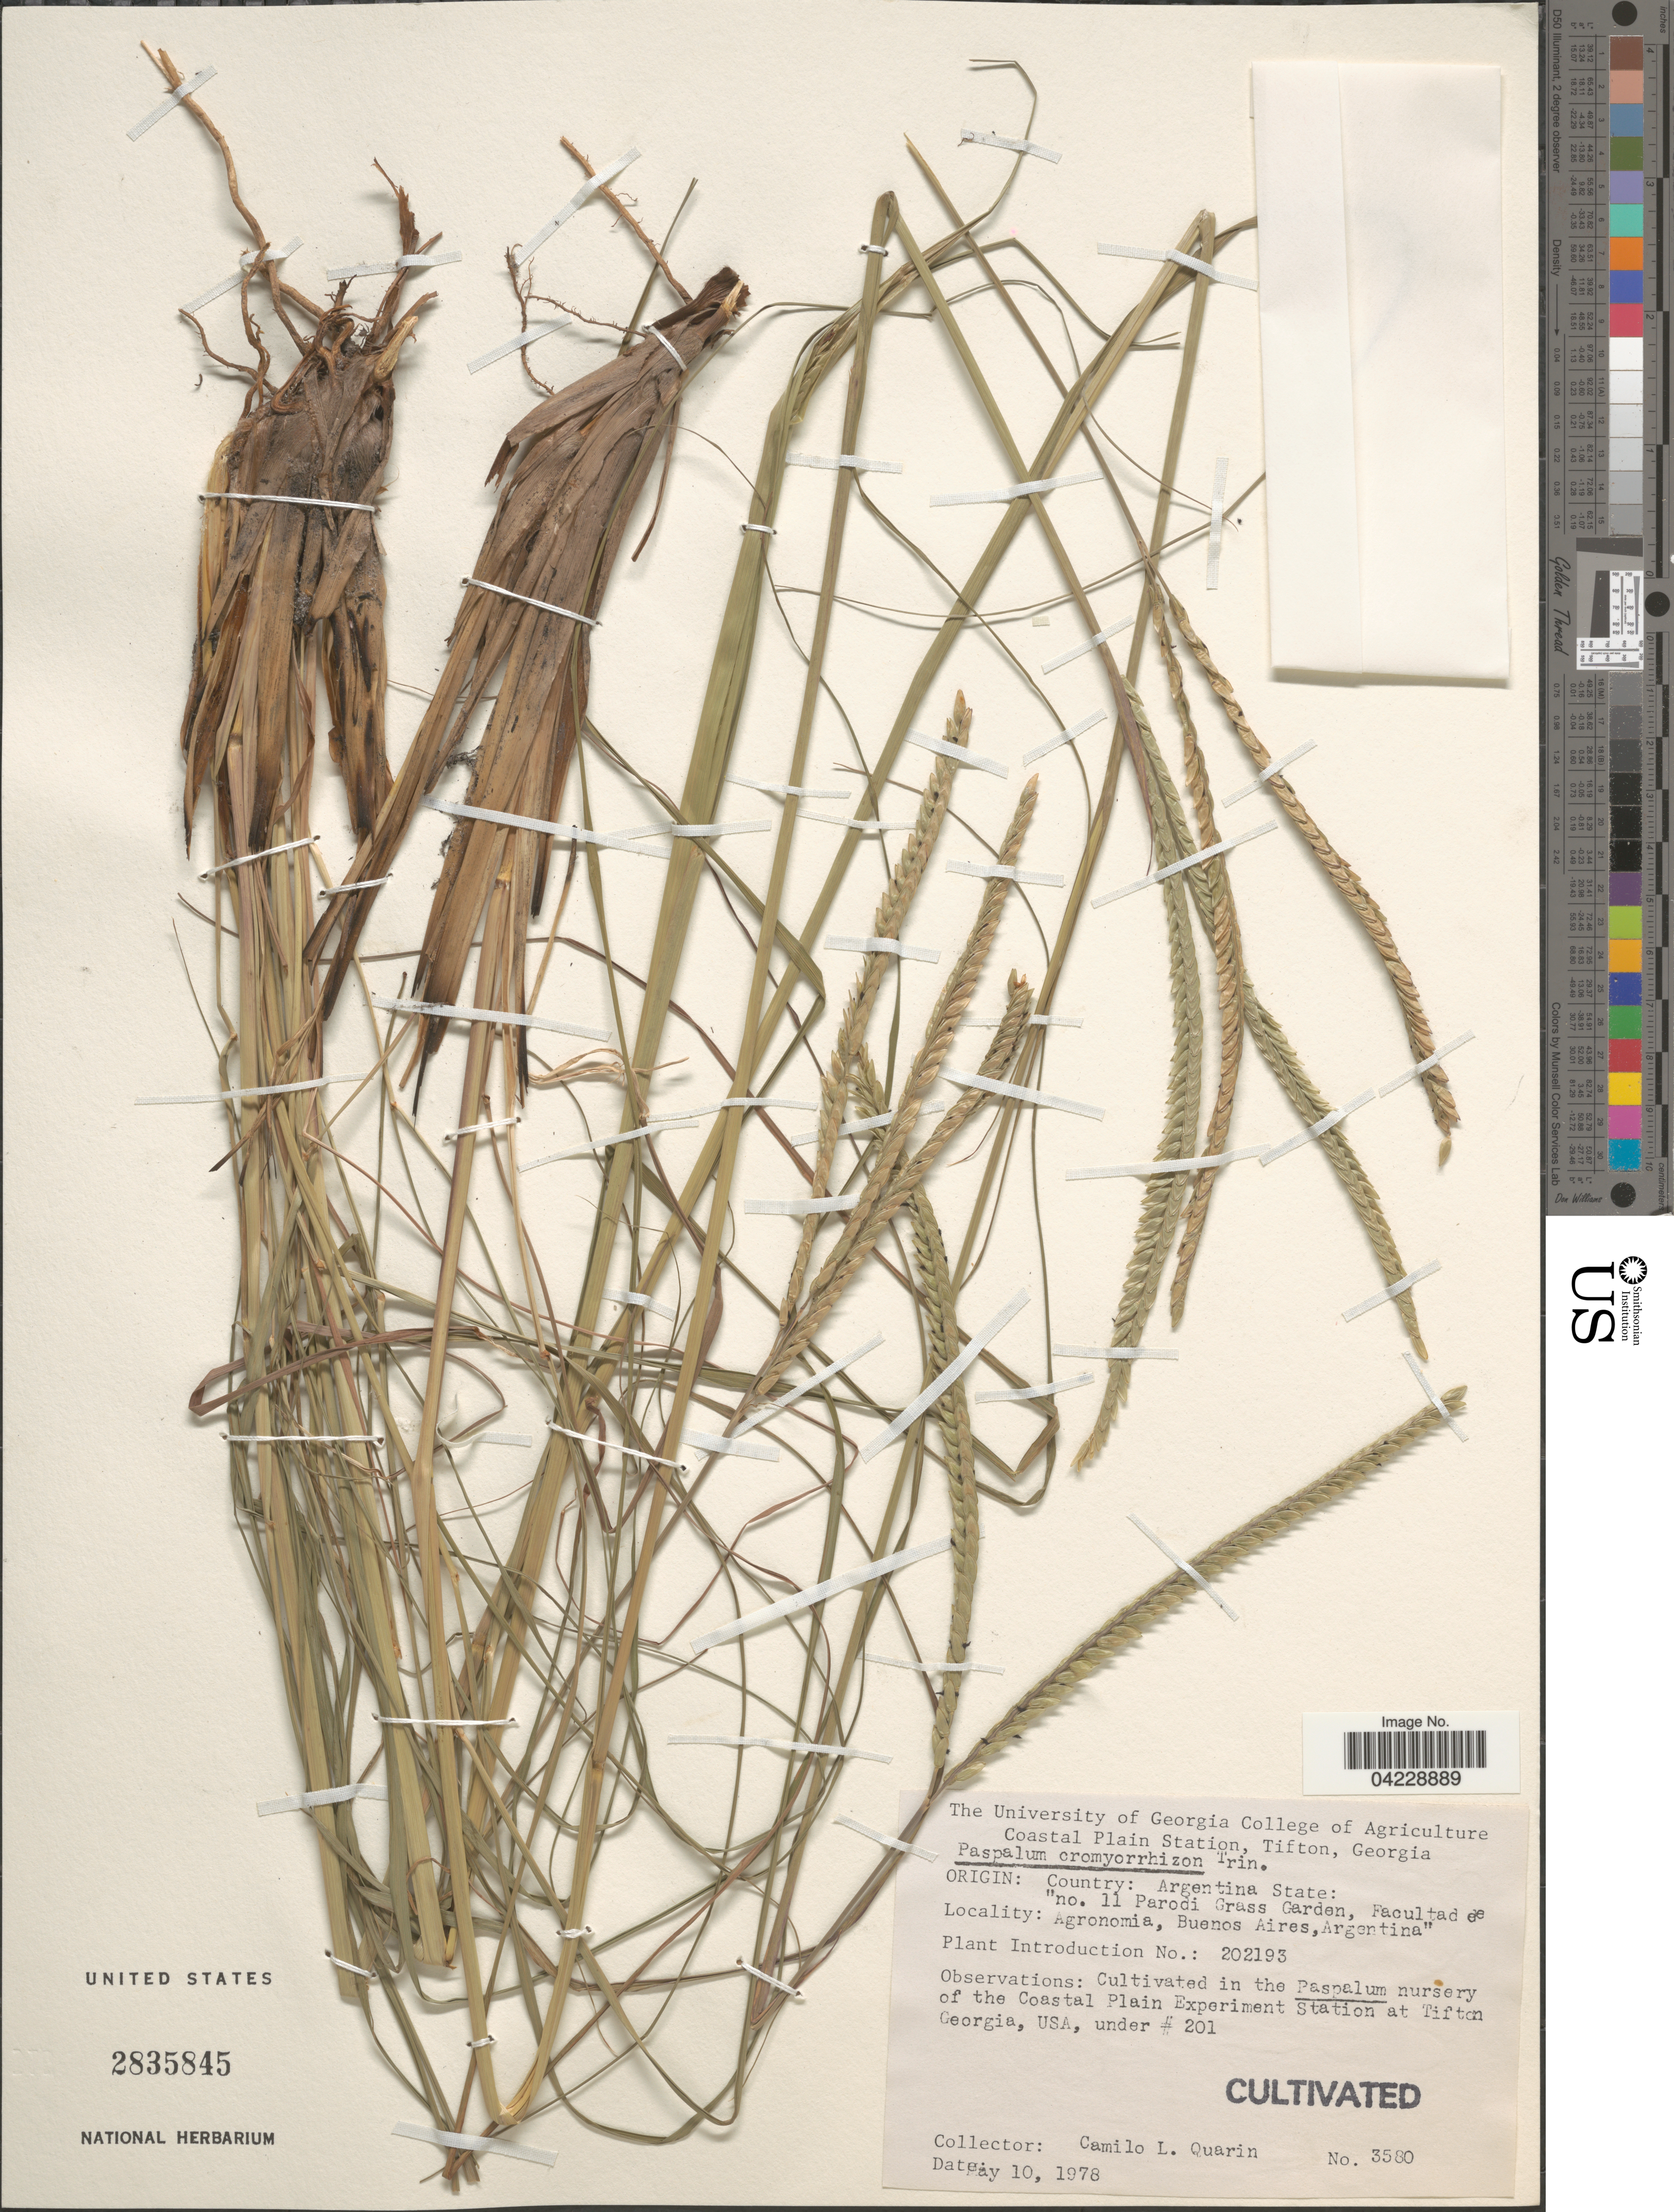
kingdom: Plantae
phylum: Tracheophyta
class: Liliopsida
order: Poales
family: Poaceae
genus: Paspalum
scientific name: Paspalum cromyorhizon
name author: Trin. ex Döll in Mart.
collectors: C. Quarin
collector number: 3580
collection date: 1978-05-10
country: United States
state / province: Georgia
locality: In the Paspalum nursery of the Coastal Plain Experiment Station at Tifton, under # 201.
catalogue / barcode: US 2835845